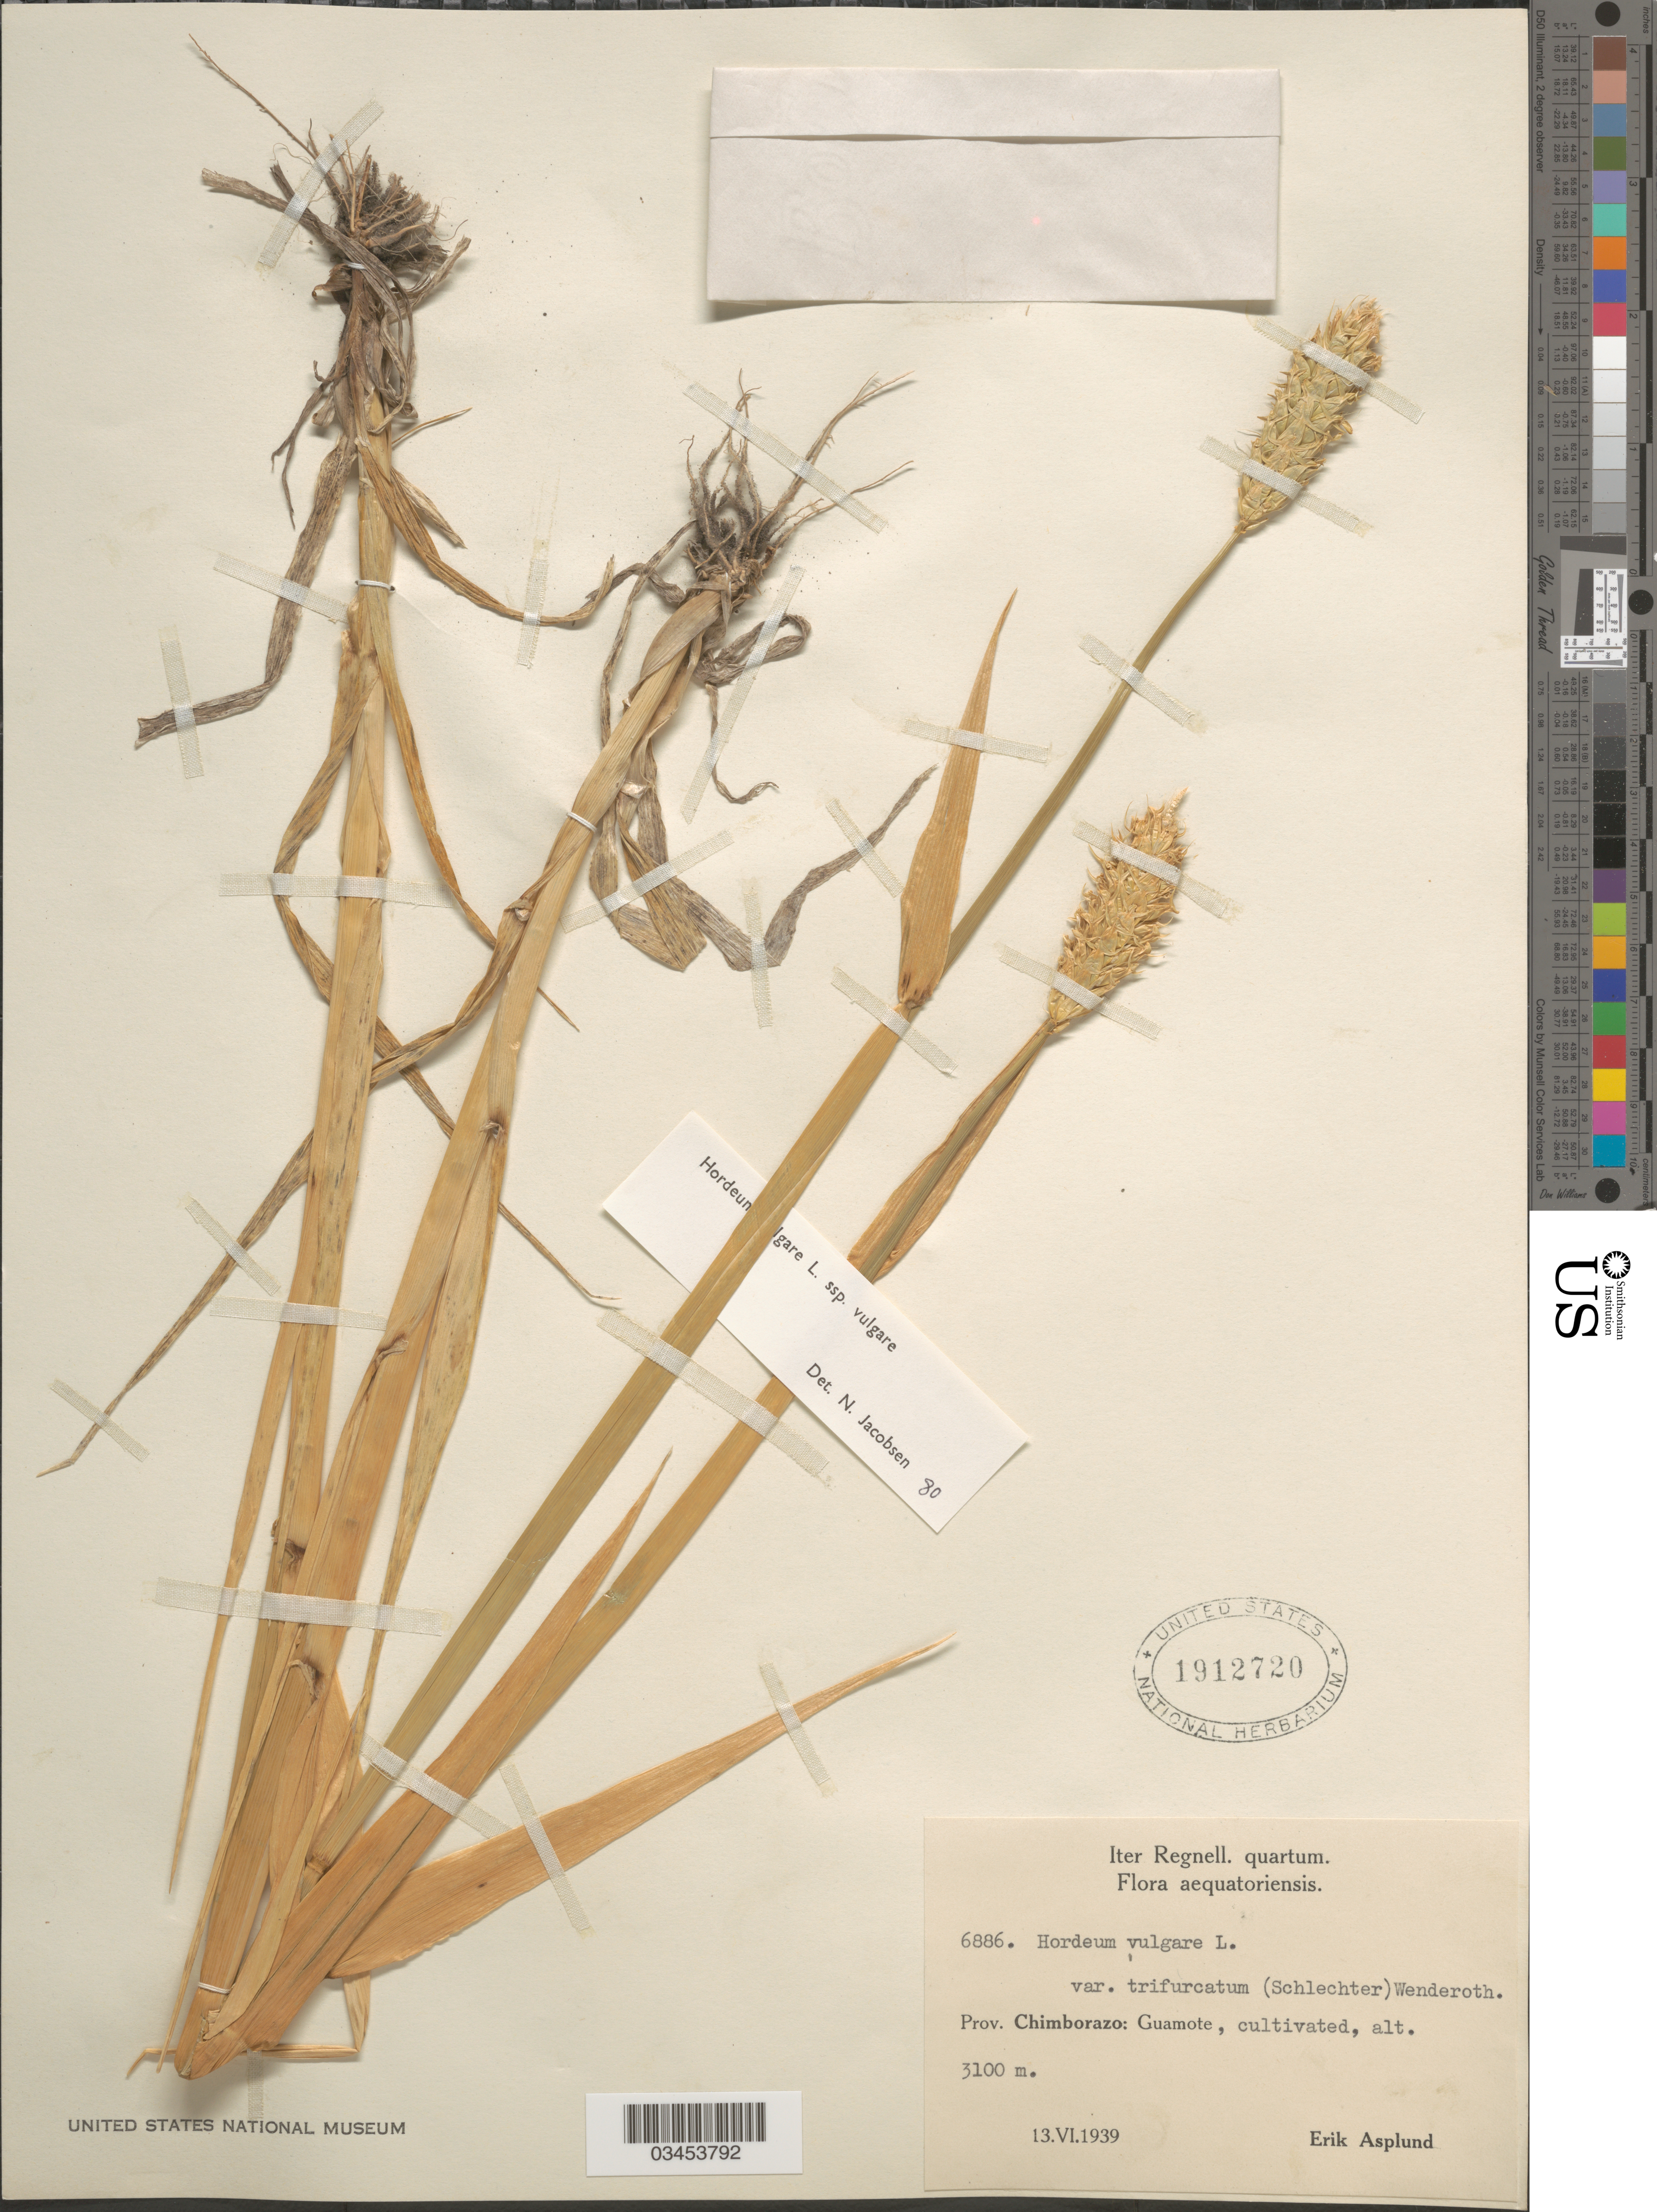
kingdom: Plantae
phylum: Tracheophyta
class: Liliopsida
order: Poales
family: Poaceae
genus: Hordeum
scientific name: Hordeum vulgare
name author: L.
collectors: E. Asplund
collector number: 6886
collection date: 1939-06-13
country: Ecuador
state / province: Chimborazo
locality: Iter Regnell. quartum. Guamote, cultivated.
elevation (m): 3100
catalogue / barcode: US 1912720